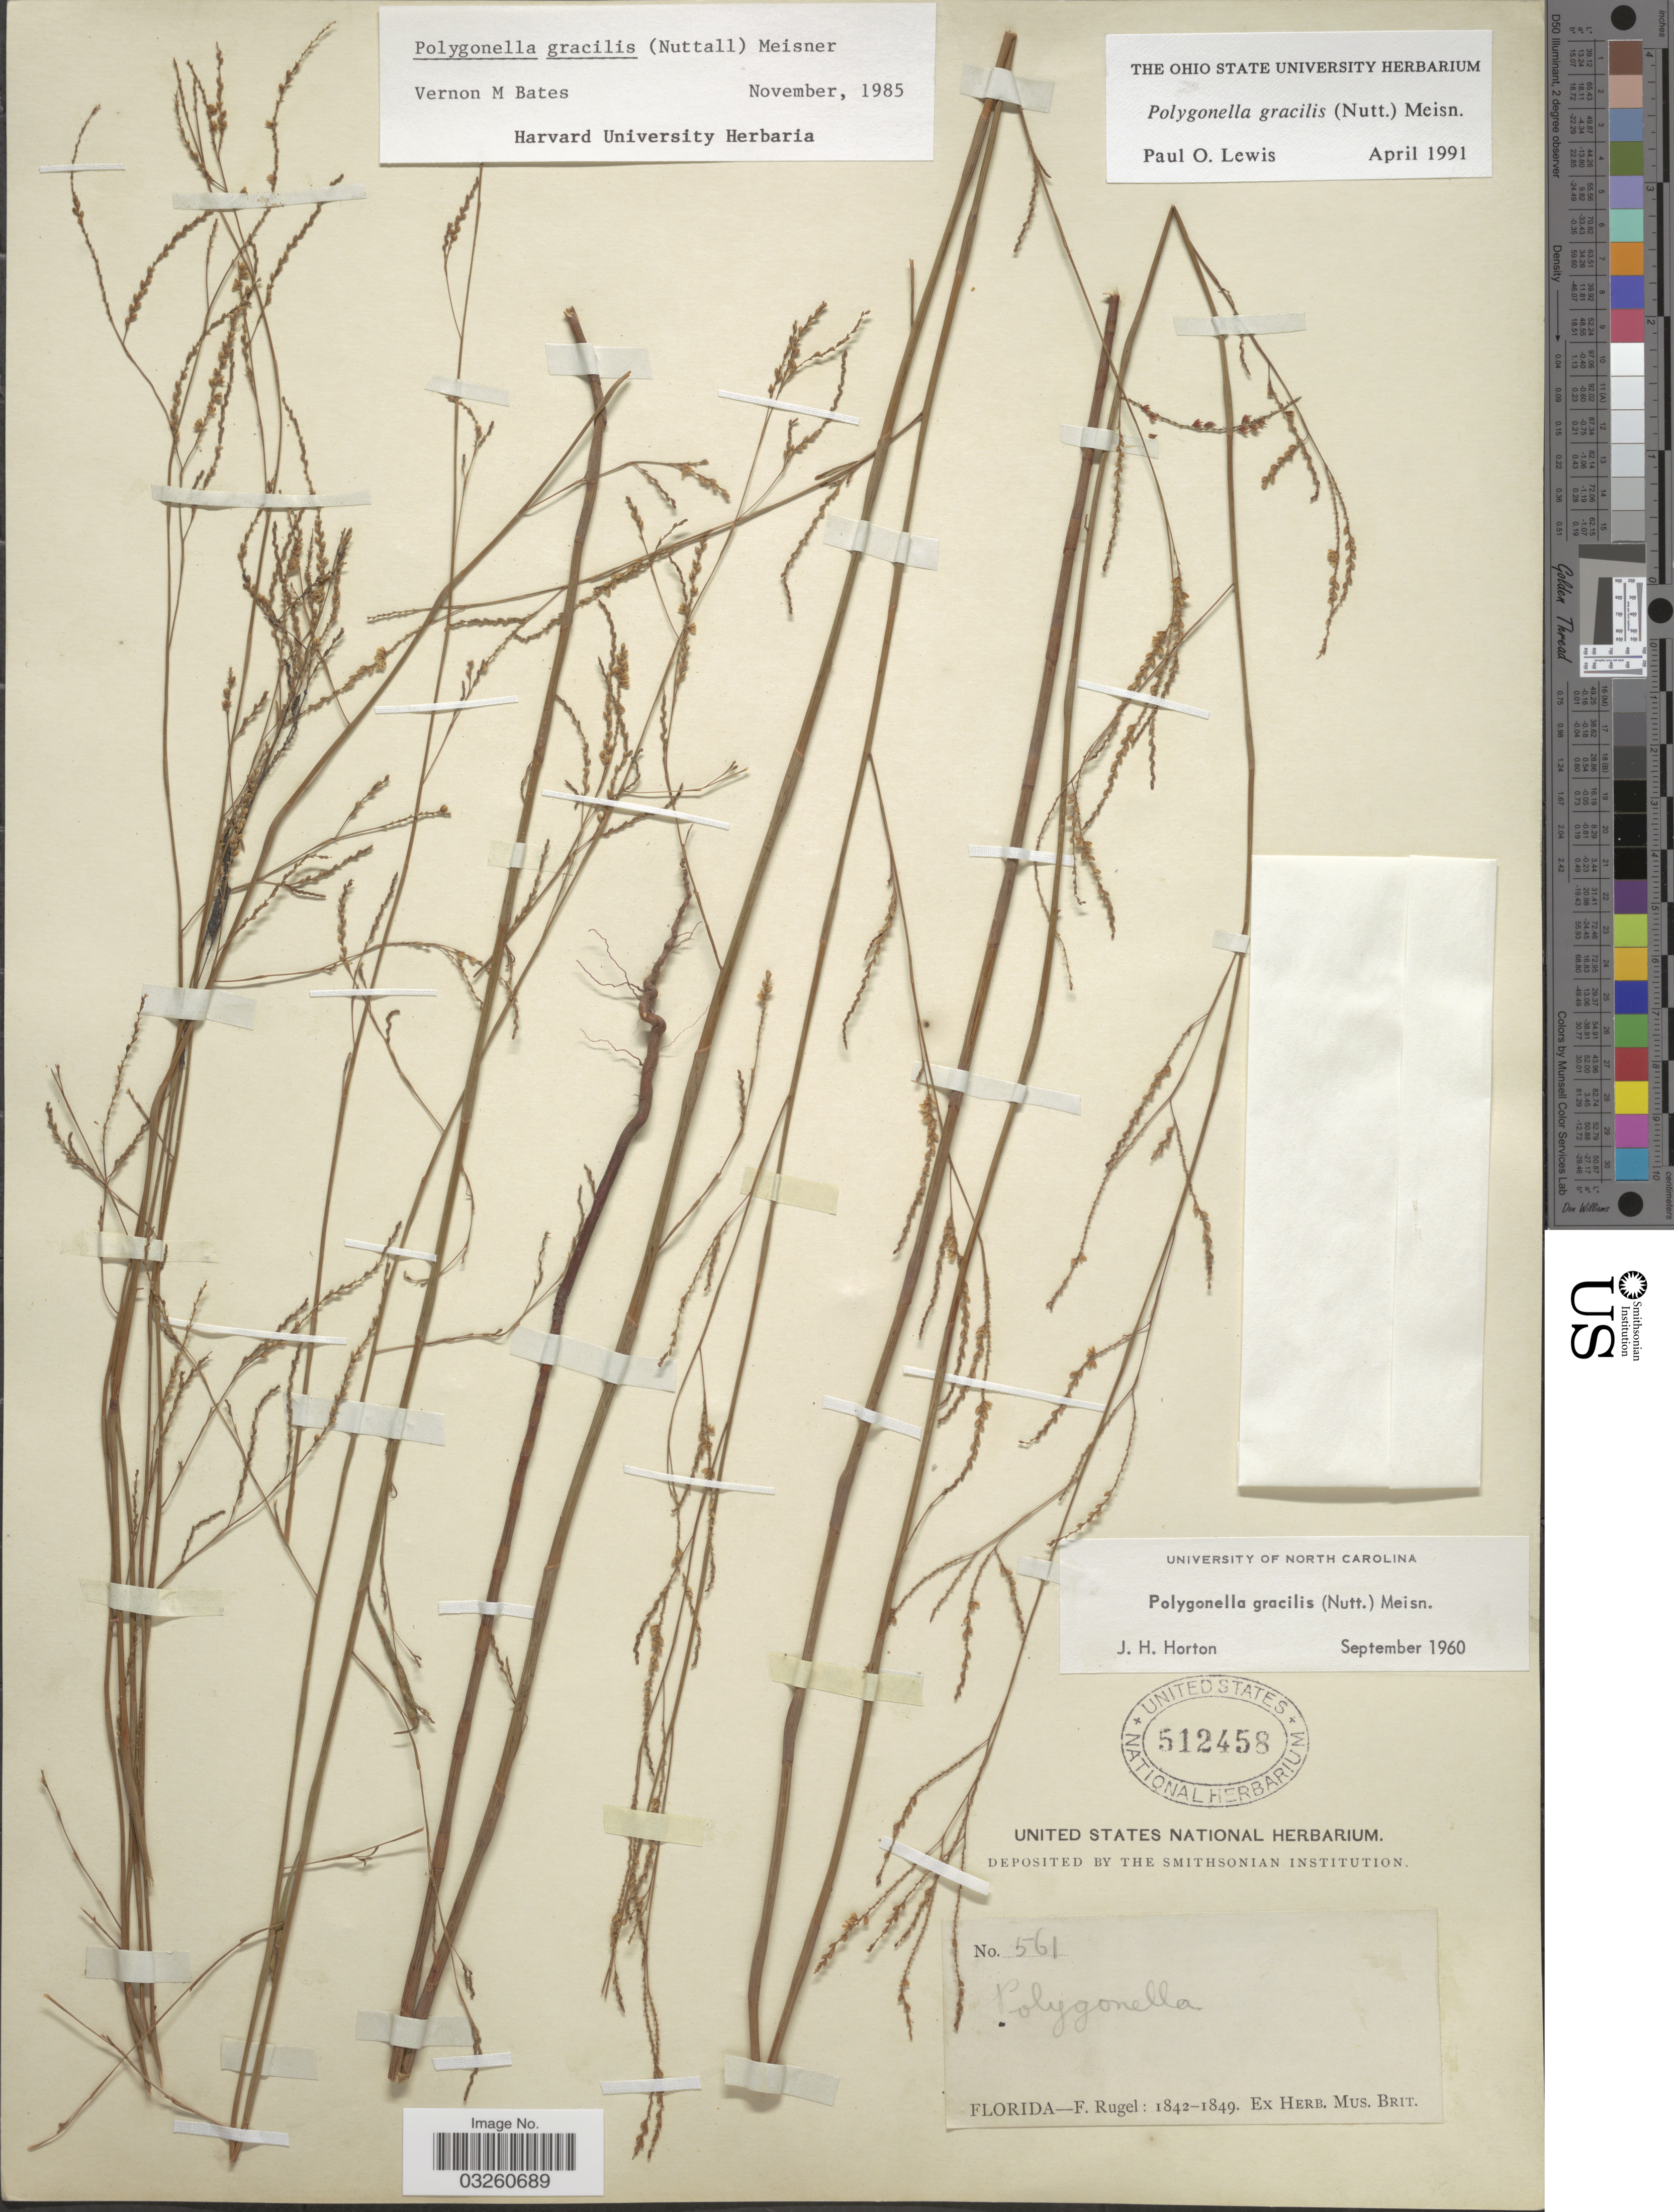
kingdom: Plantae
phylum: Tracheophyta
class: Magnoliopsida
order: Caryophyllales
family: Polygonaceae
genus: Polygonella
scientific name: Polygonella gracilis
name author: (Nutt.) Meisn.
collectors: F. Rugel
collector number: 561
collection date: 1842/1849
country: United States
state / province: Florida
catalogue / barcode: US 512458